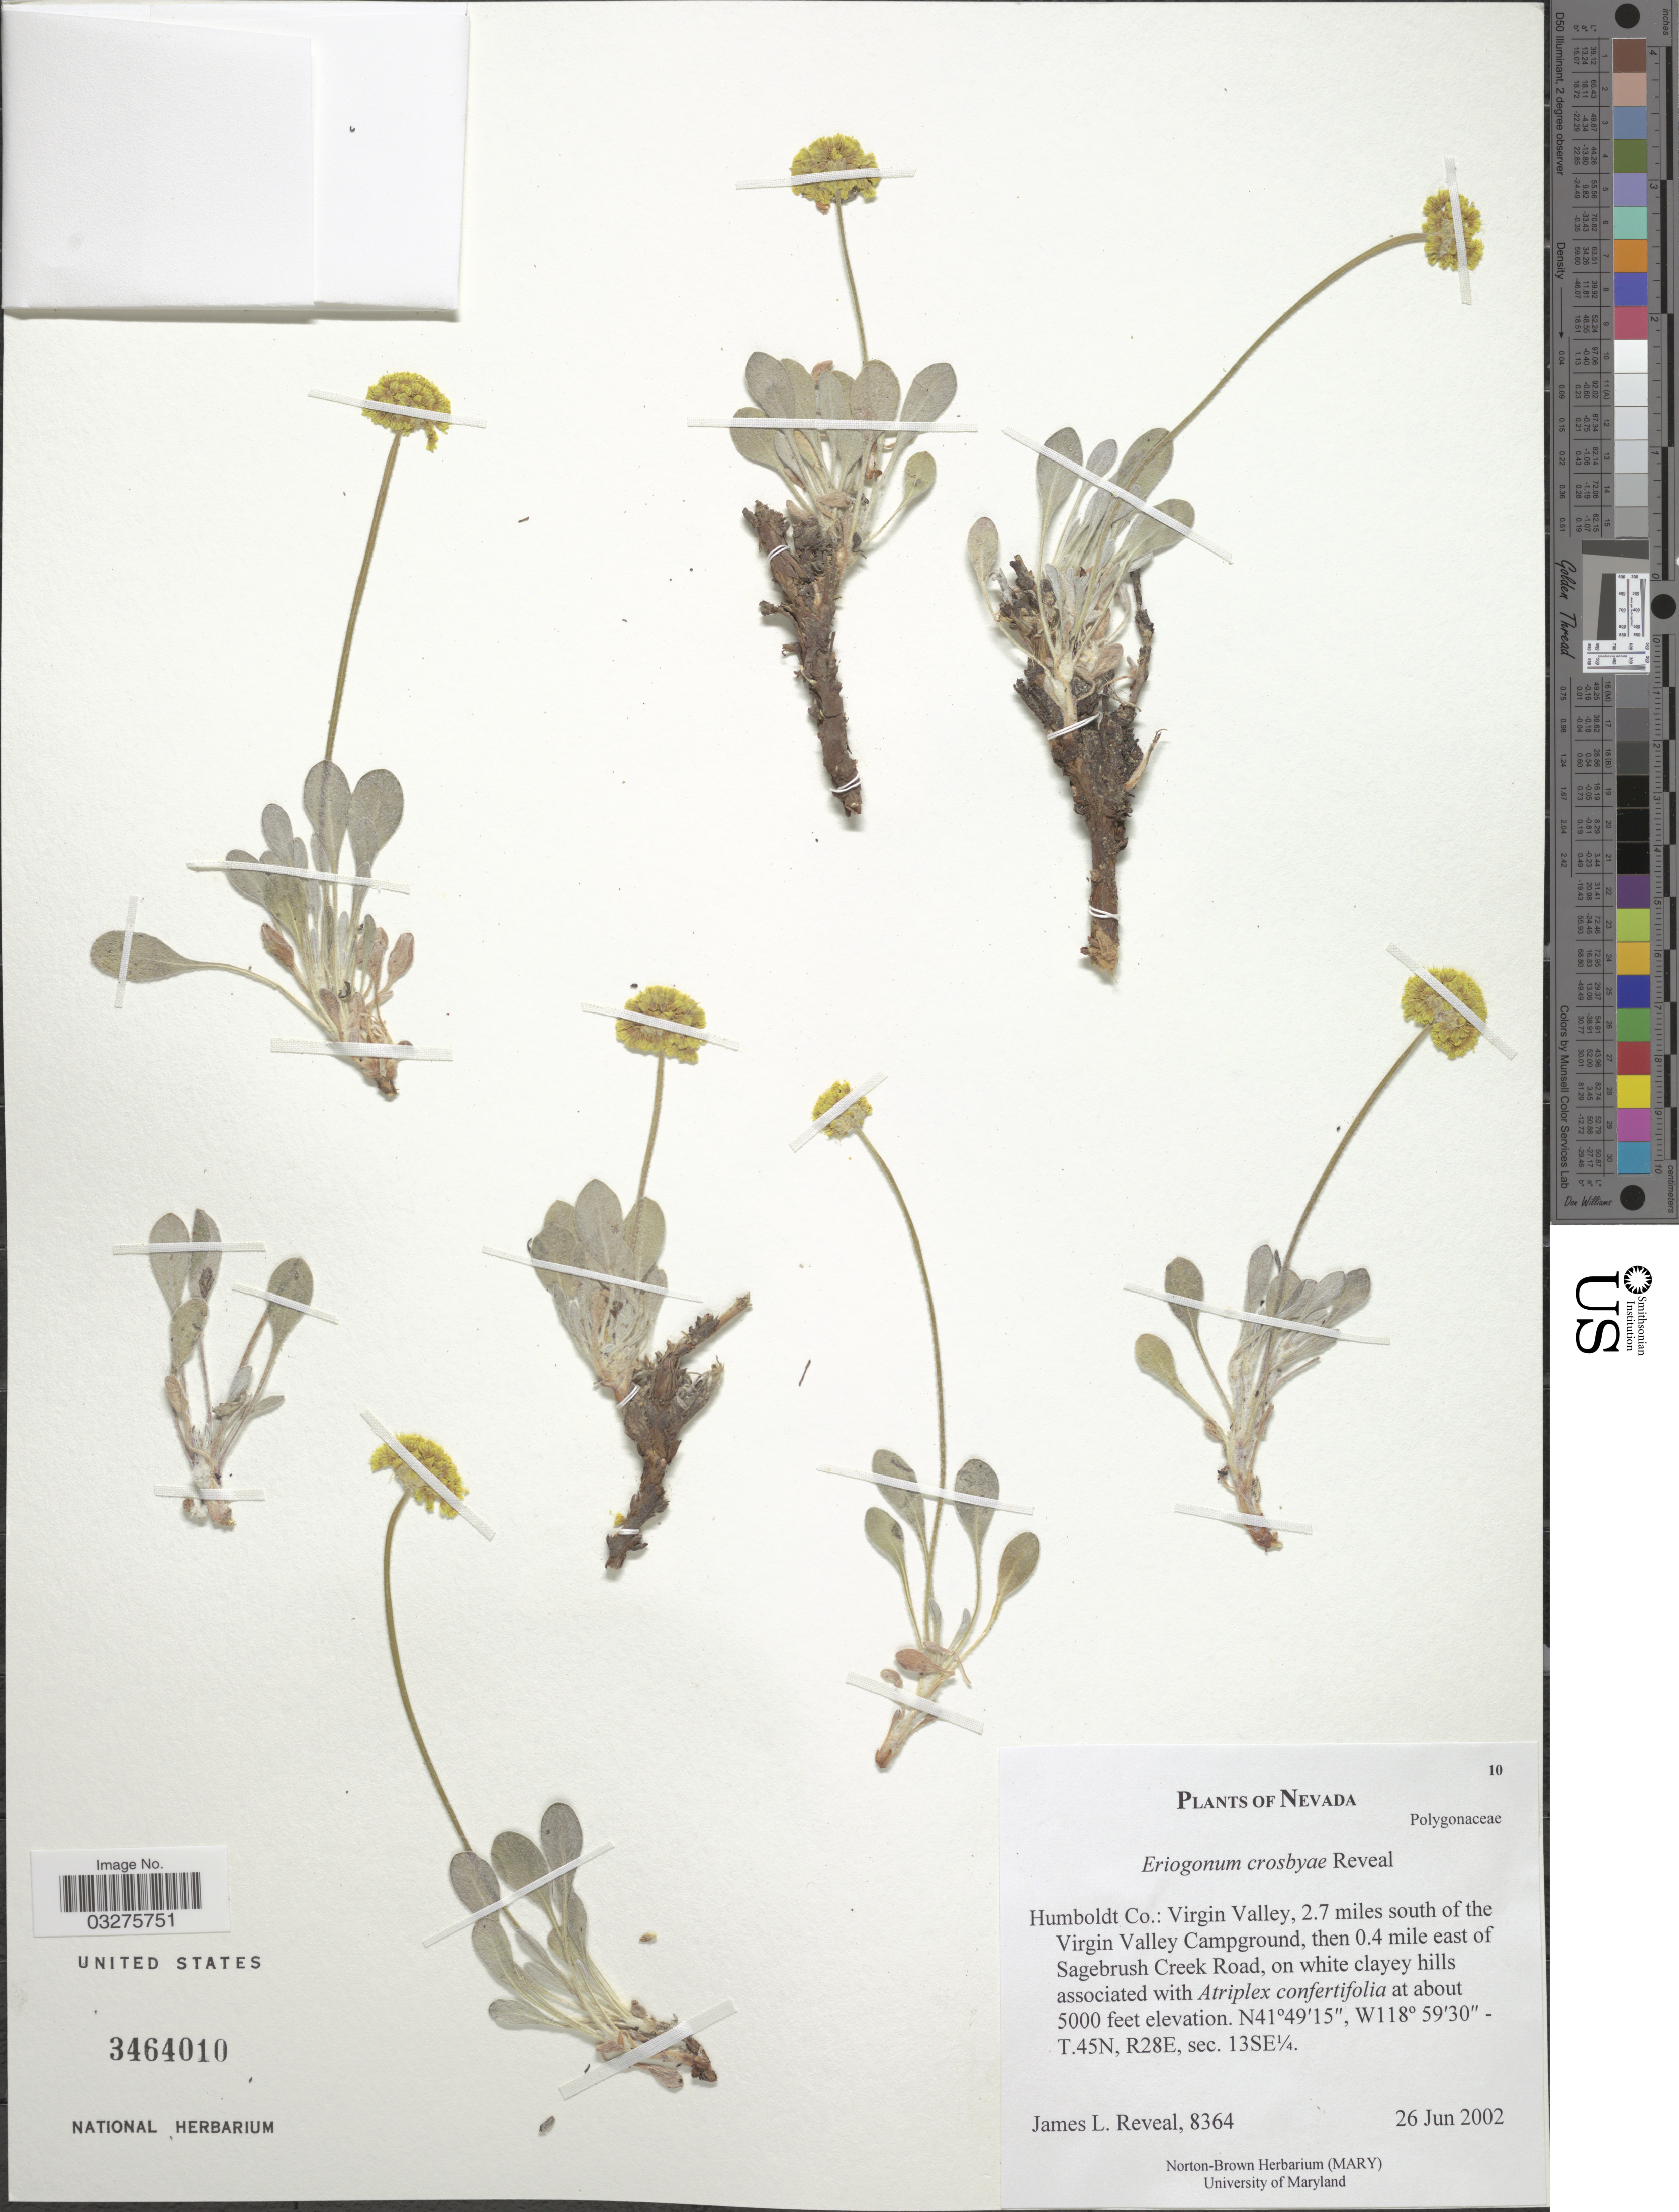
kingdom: Plantae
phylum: Tracheophyta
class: Magnoliopsida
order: Caryophyllales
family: Polygonaceae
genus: Eriogonum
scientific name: Eriogonum crosbyae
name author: Reveal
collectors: J. L. Reveal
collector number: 8364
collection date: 2002-06-26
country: United States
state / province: Nevada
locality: Humboldt Co.: Virgin Valley, 2.7 miles south of the Virgin Valley Campground, then 0.4 mile east of Sagebrush Creek Road. T.45N, R28E, sec. 13SE¼.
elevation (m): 1524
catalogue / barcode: US 3464010